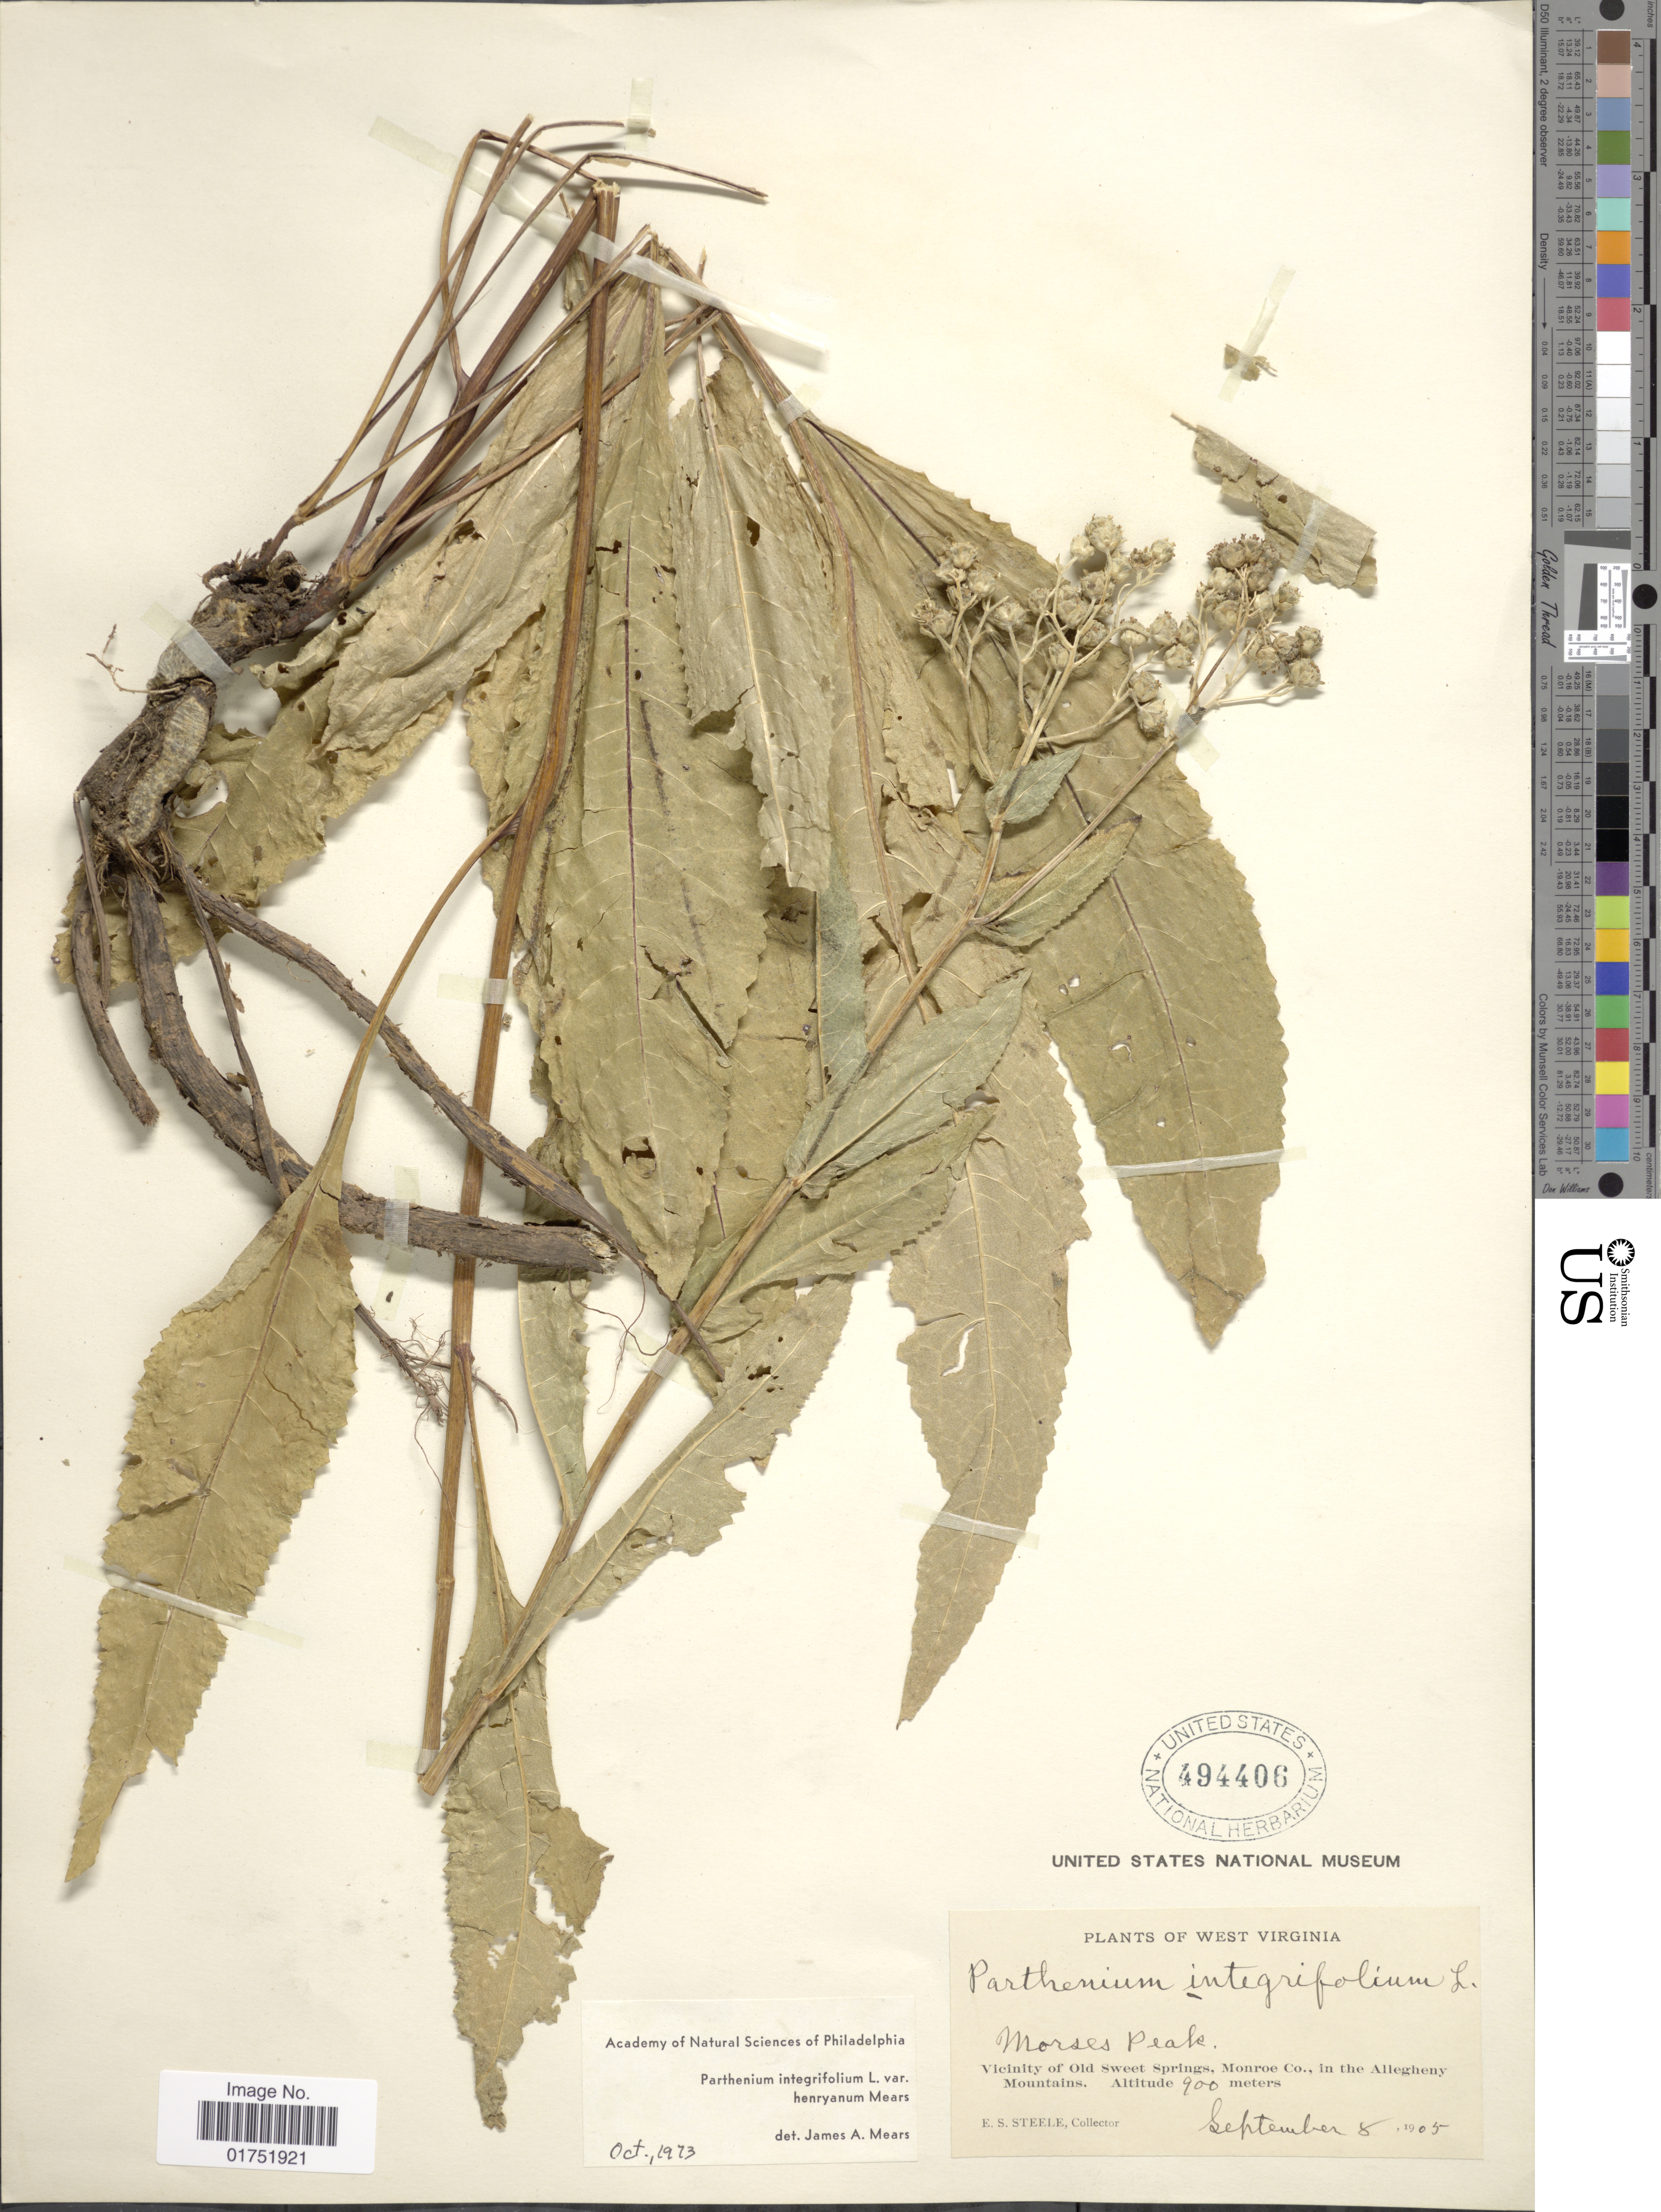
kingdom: Plantae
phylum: Tracheophyta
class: Magnoliopsida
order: Asterales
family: Asteraceae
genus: Parthenium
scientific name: Parthenium integrifolium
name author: L.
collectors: E. Steele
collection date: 1905-09-08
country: United States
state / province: West Virginia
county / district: Monroe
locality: Morses Peak, Vicinity of Old Sweet Springs, Monroe Co., in the Allegheny Mountains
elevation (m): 900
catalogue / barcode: US 494406